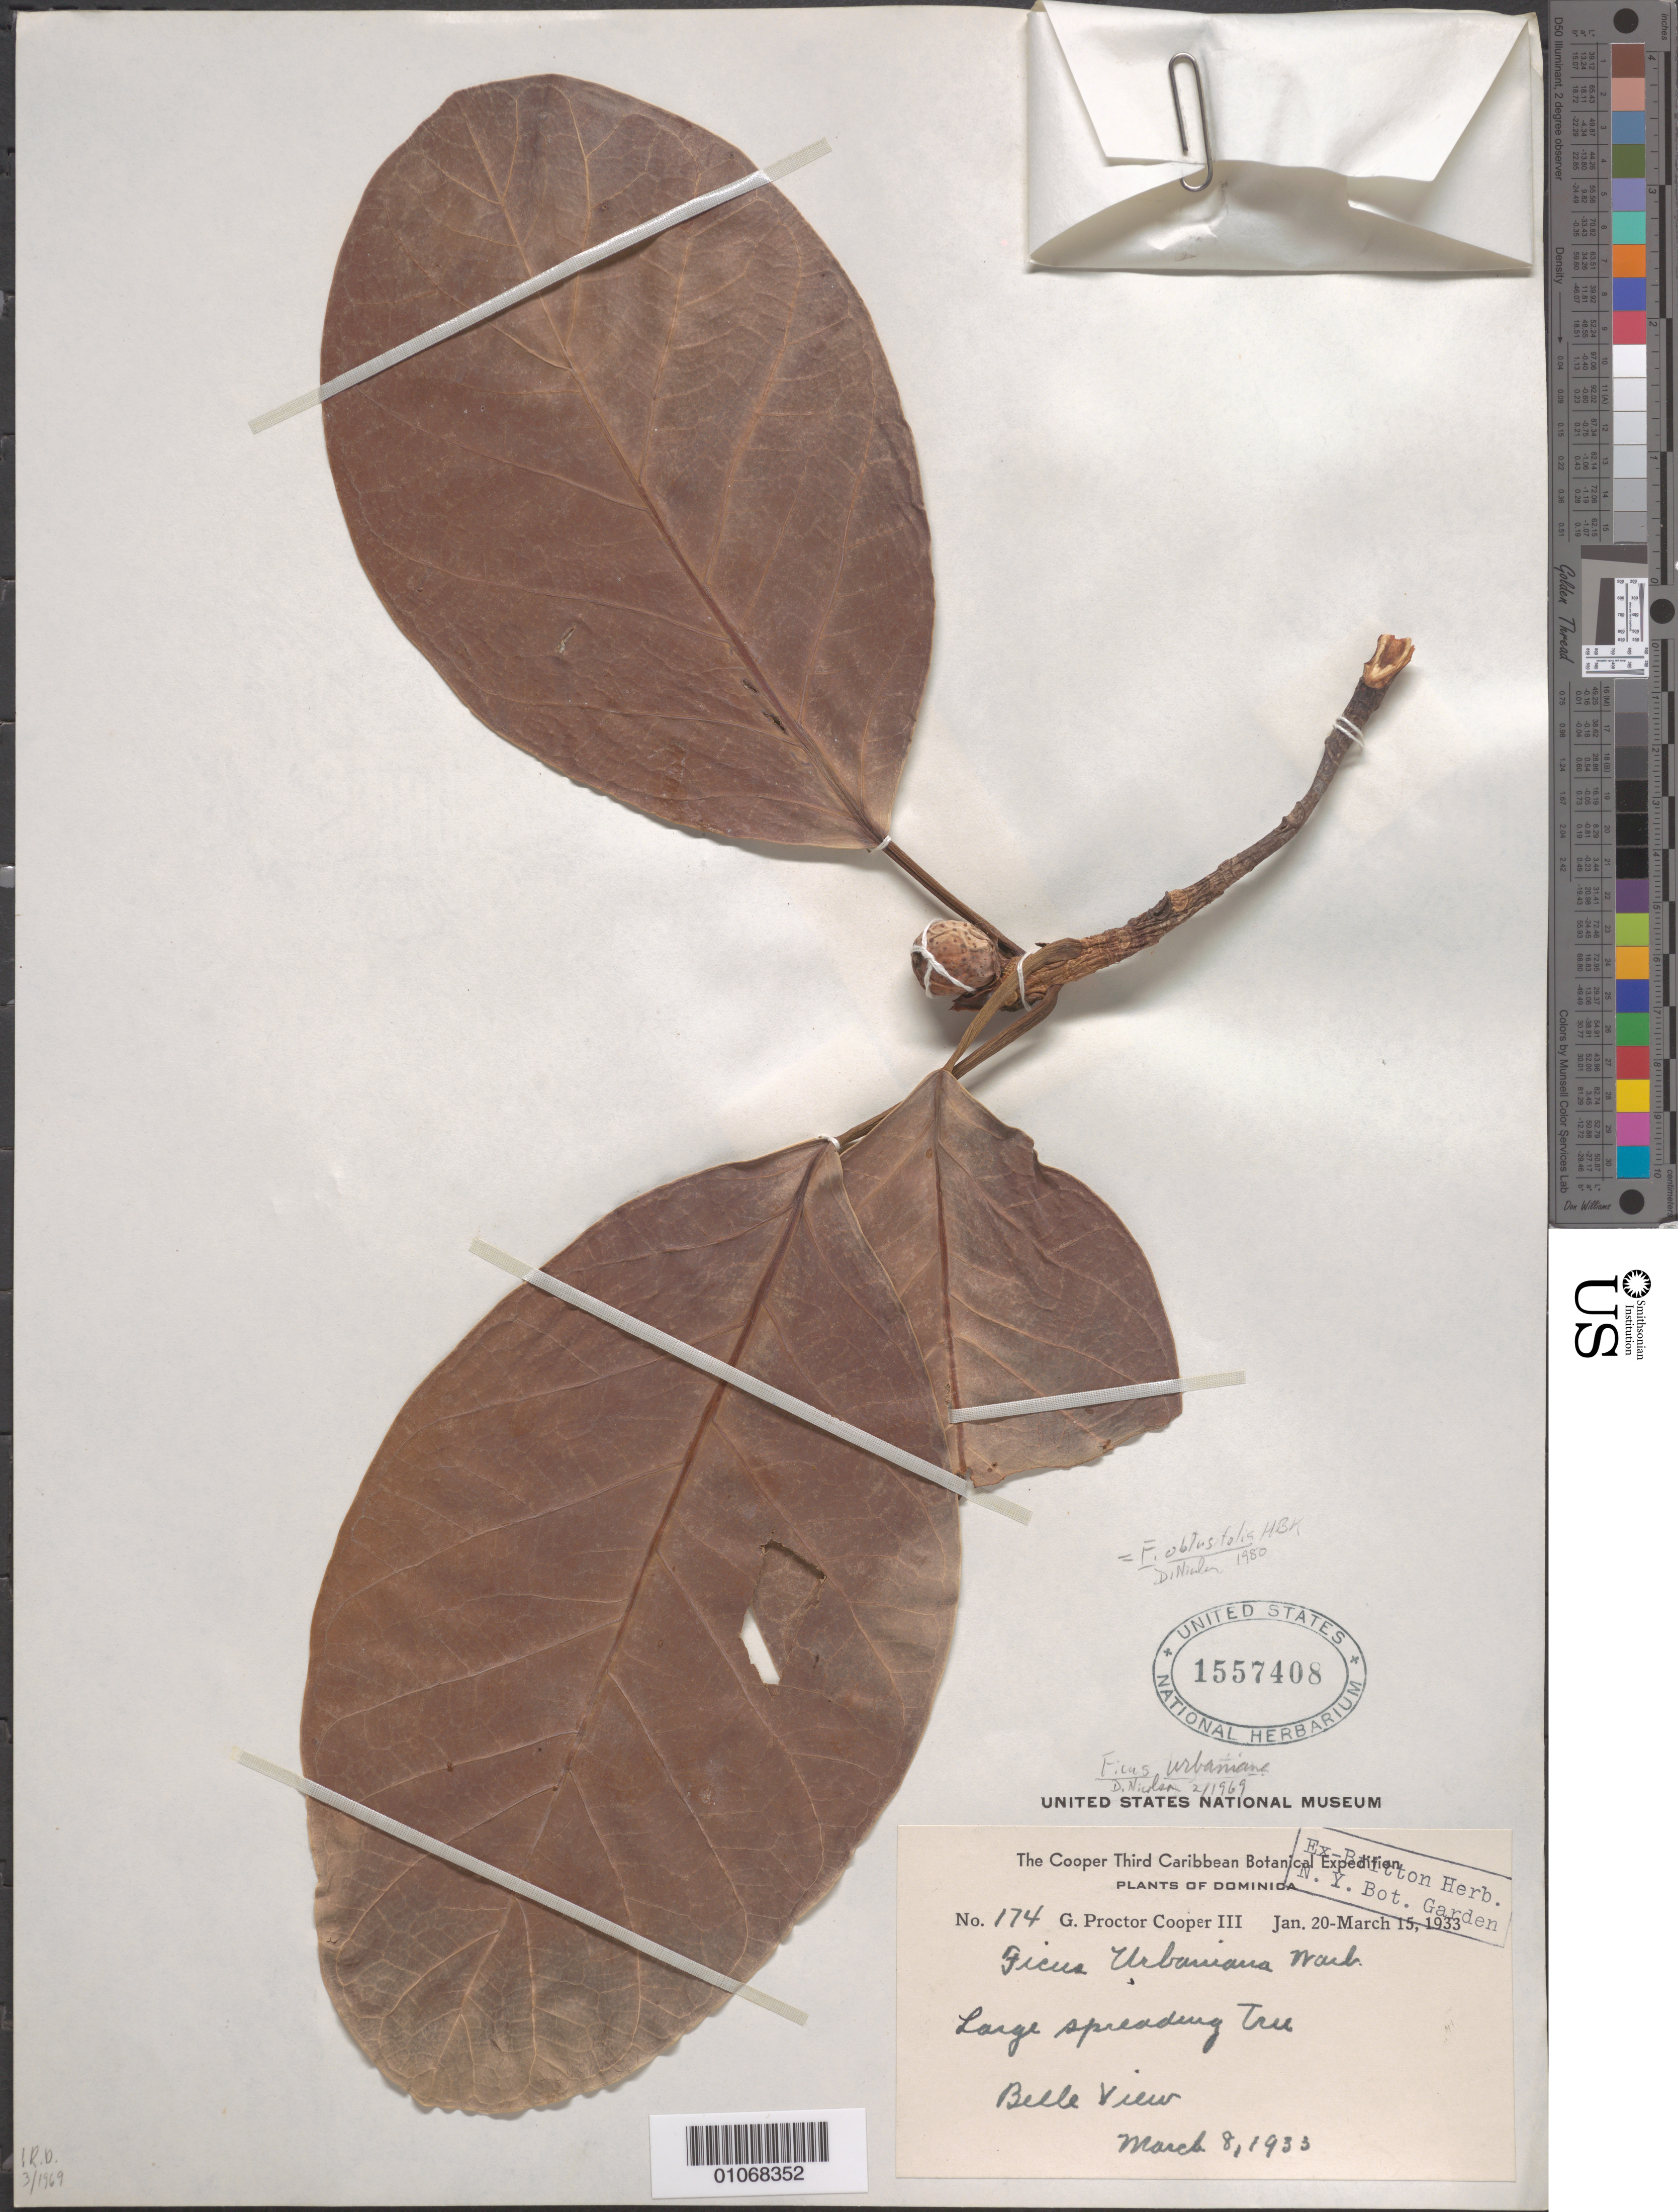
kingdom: Plantae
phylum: Tracheophyta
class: Magnoliopsida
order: Rosales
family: Moraceae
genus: Ficus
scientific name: Ficus obtusifolia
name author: Kunth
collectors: G. Cooper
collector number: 174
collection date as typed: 08 Mar 1933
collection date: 1933-03-08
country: Dominica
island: Dominica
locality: Bella view.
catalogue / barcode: US 1557408